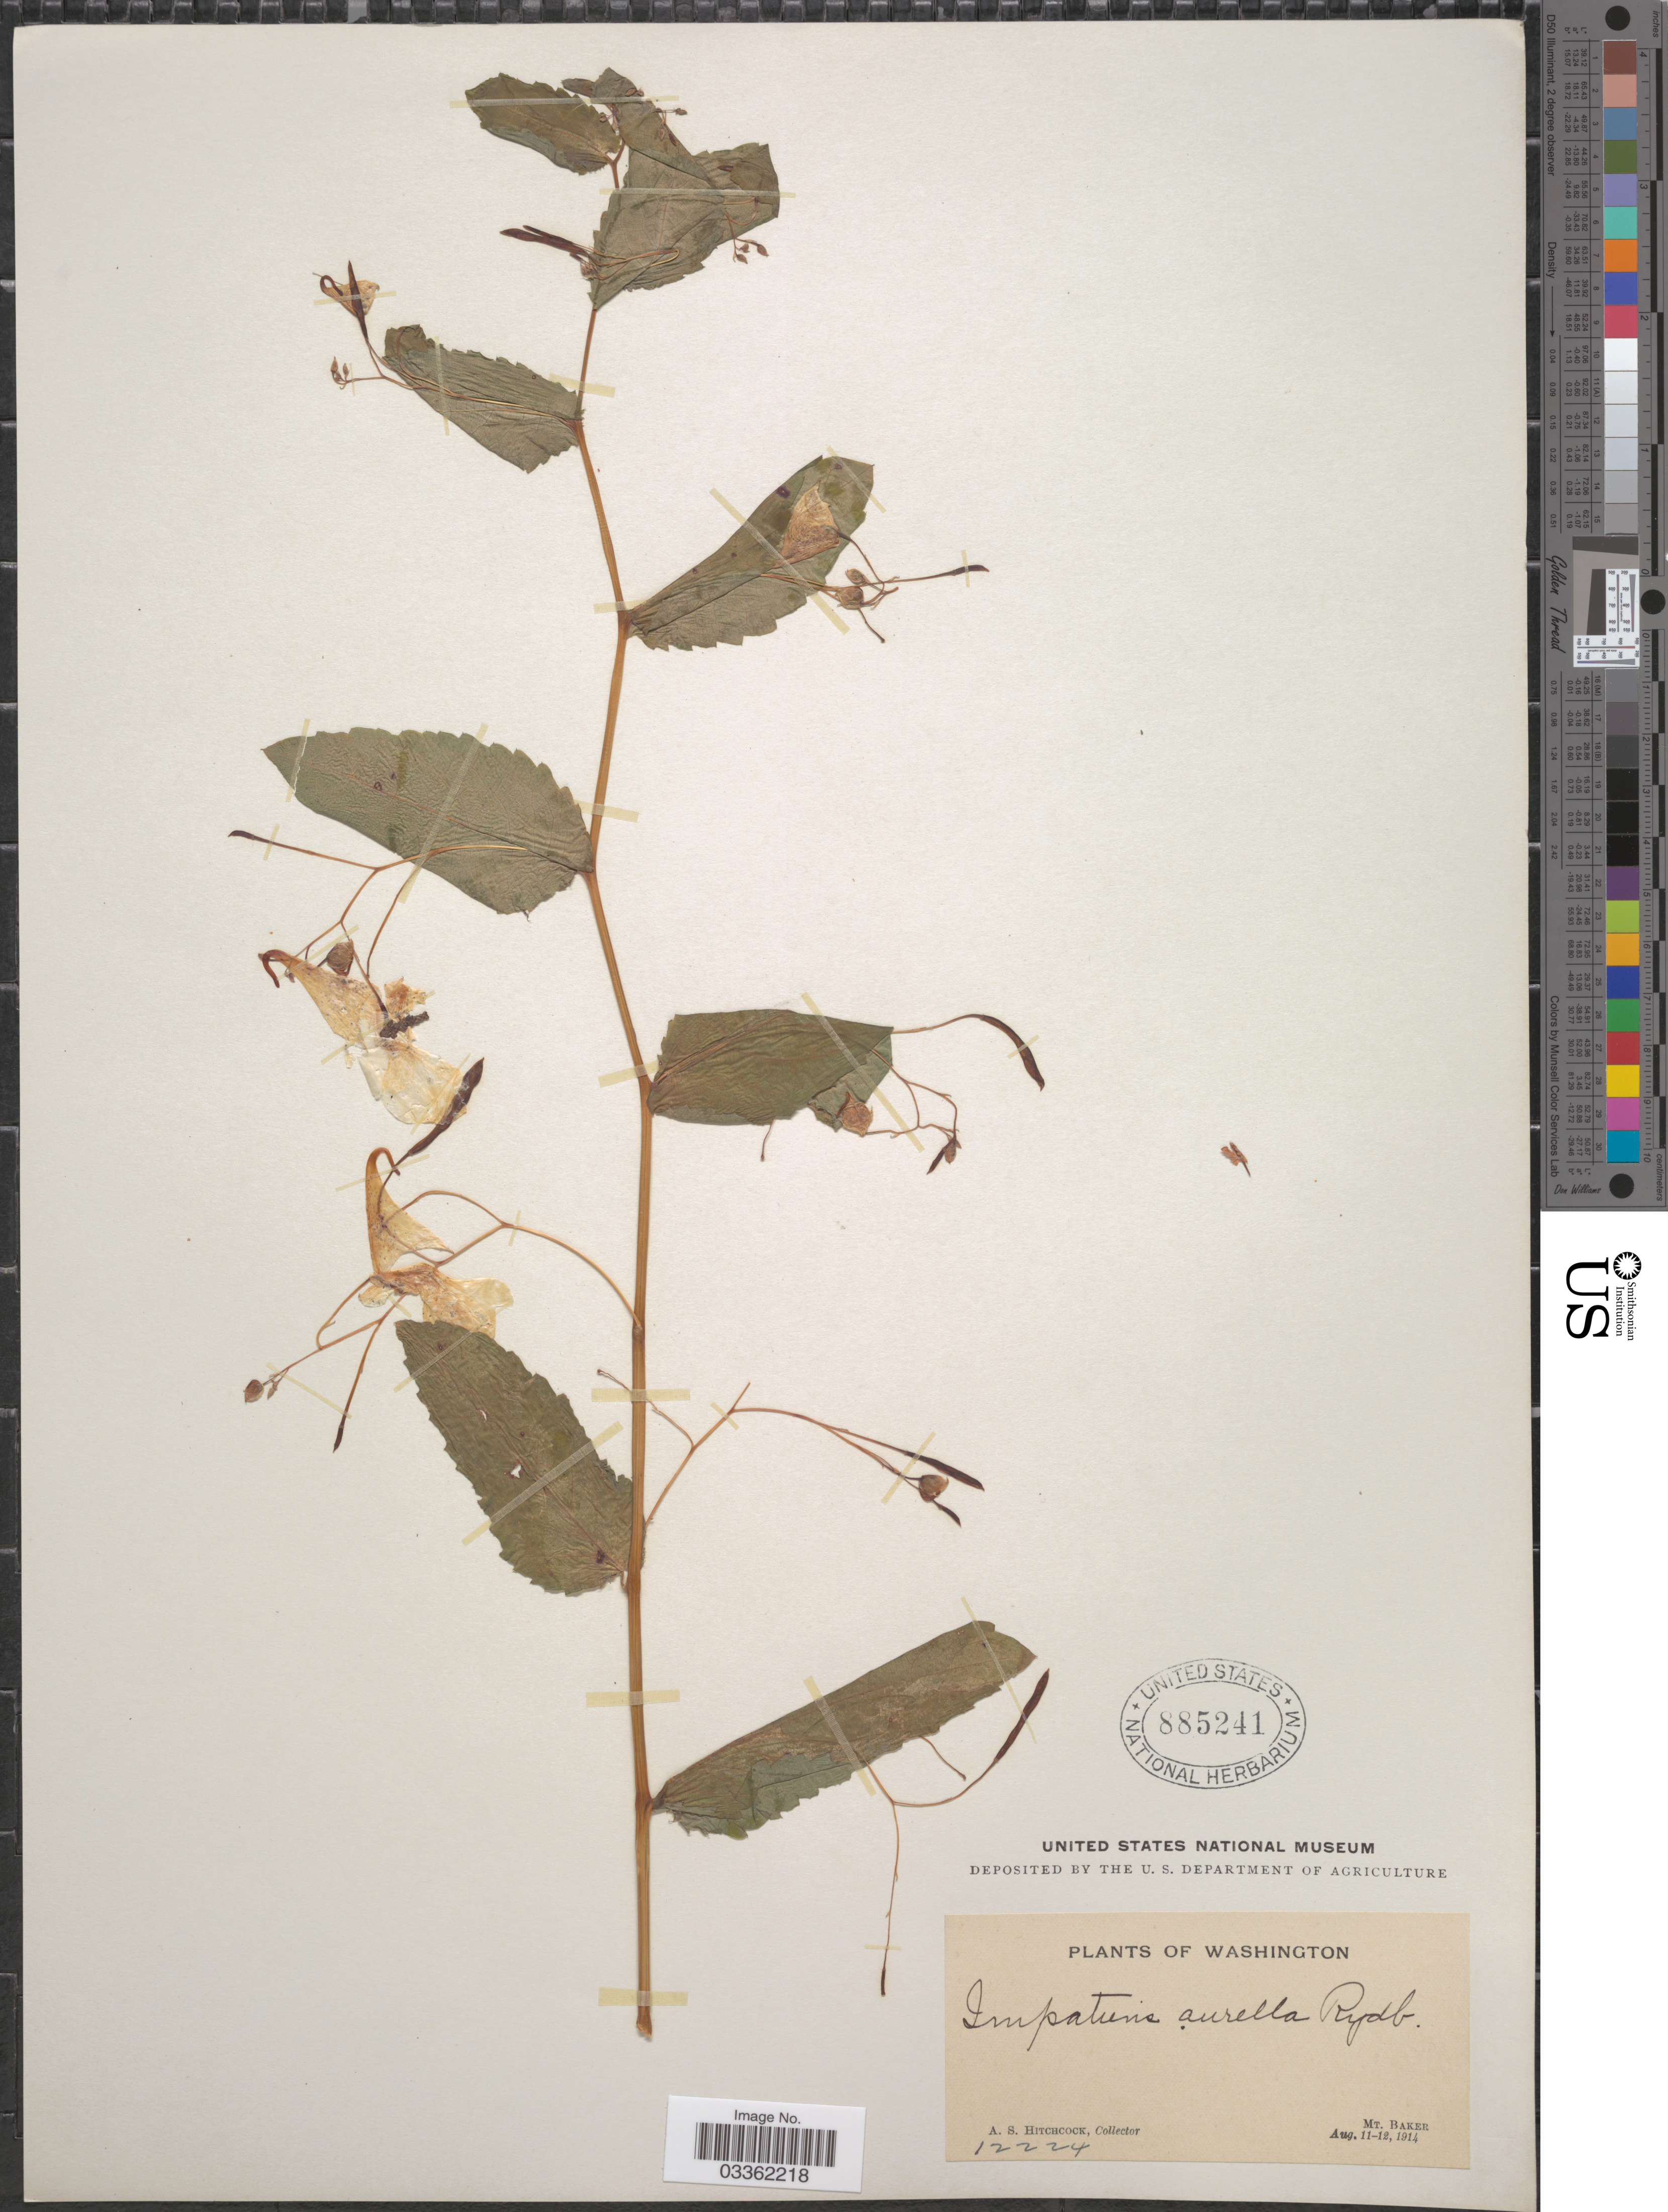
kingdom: Plantae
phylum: Tracheophyta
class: Magnoliopsida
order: Ericales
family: Balsaminaceae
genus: Impatiens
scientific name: Impatiens acaulis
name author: Arn.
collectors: A. S. Hitchcock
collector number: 12224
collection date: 1914-08-11/1914-08-12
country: United States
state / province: Washington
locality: Mt. Baker.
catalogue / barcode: US 885241